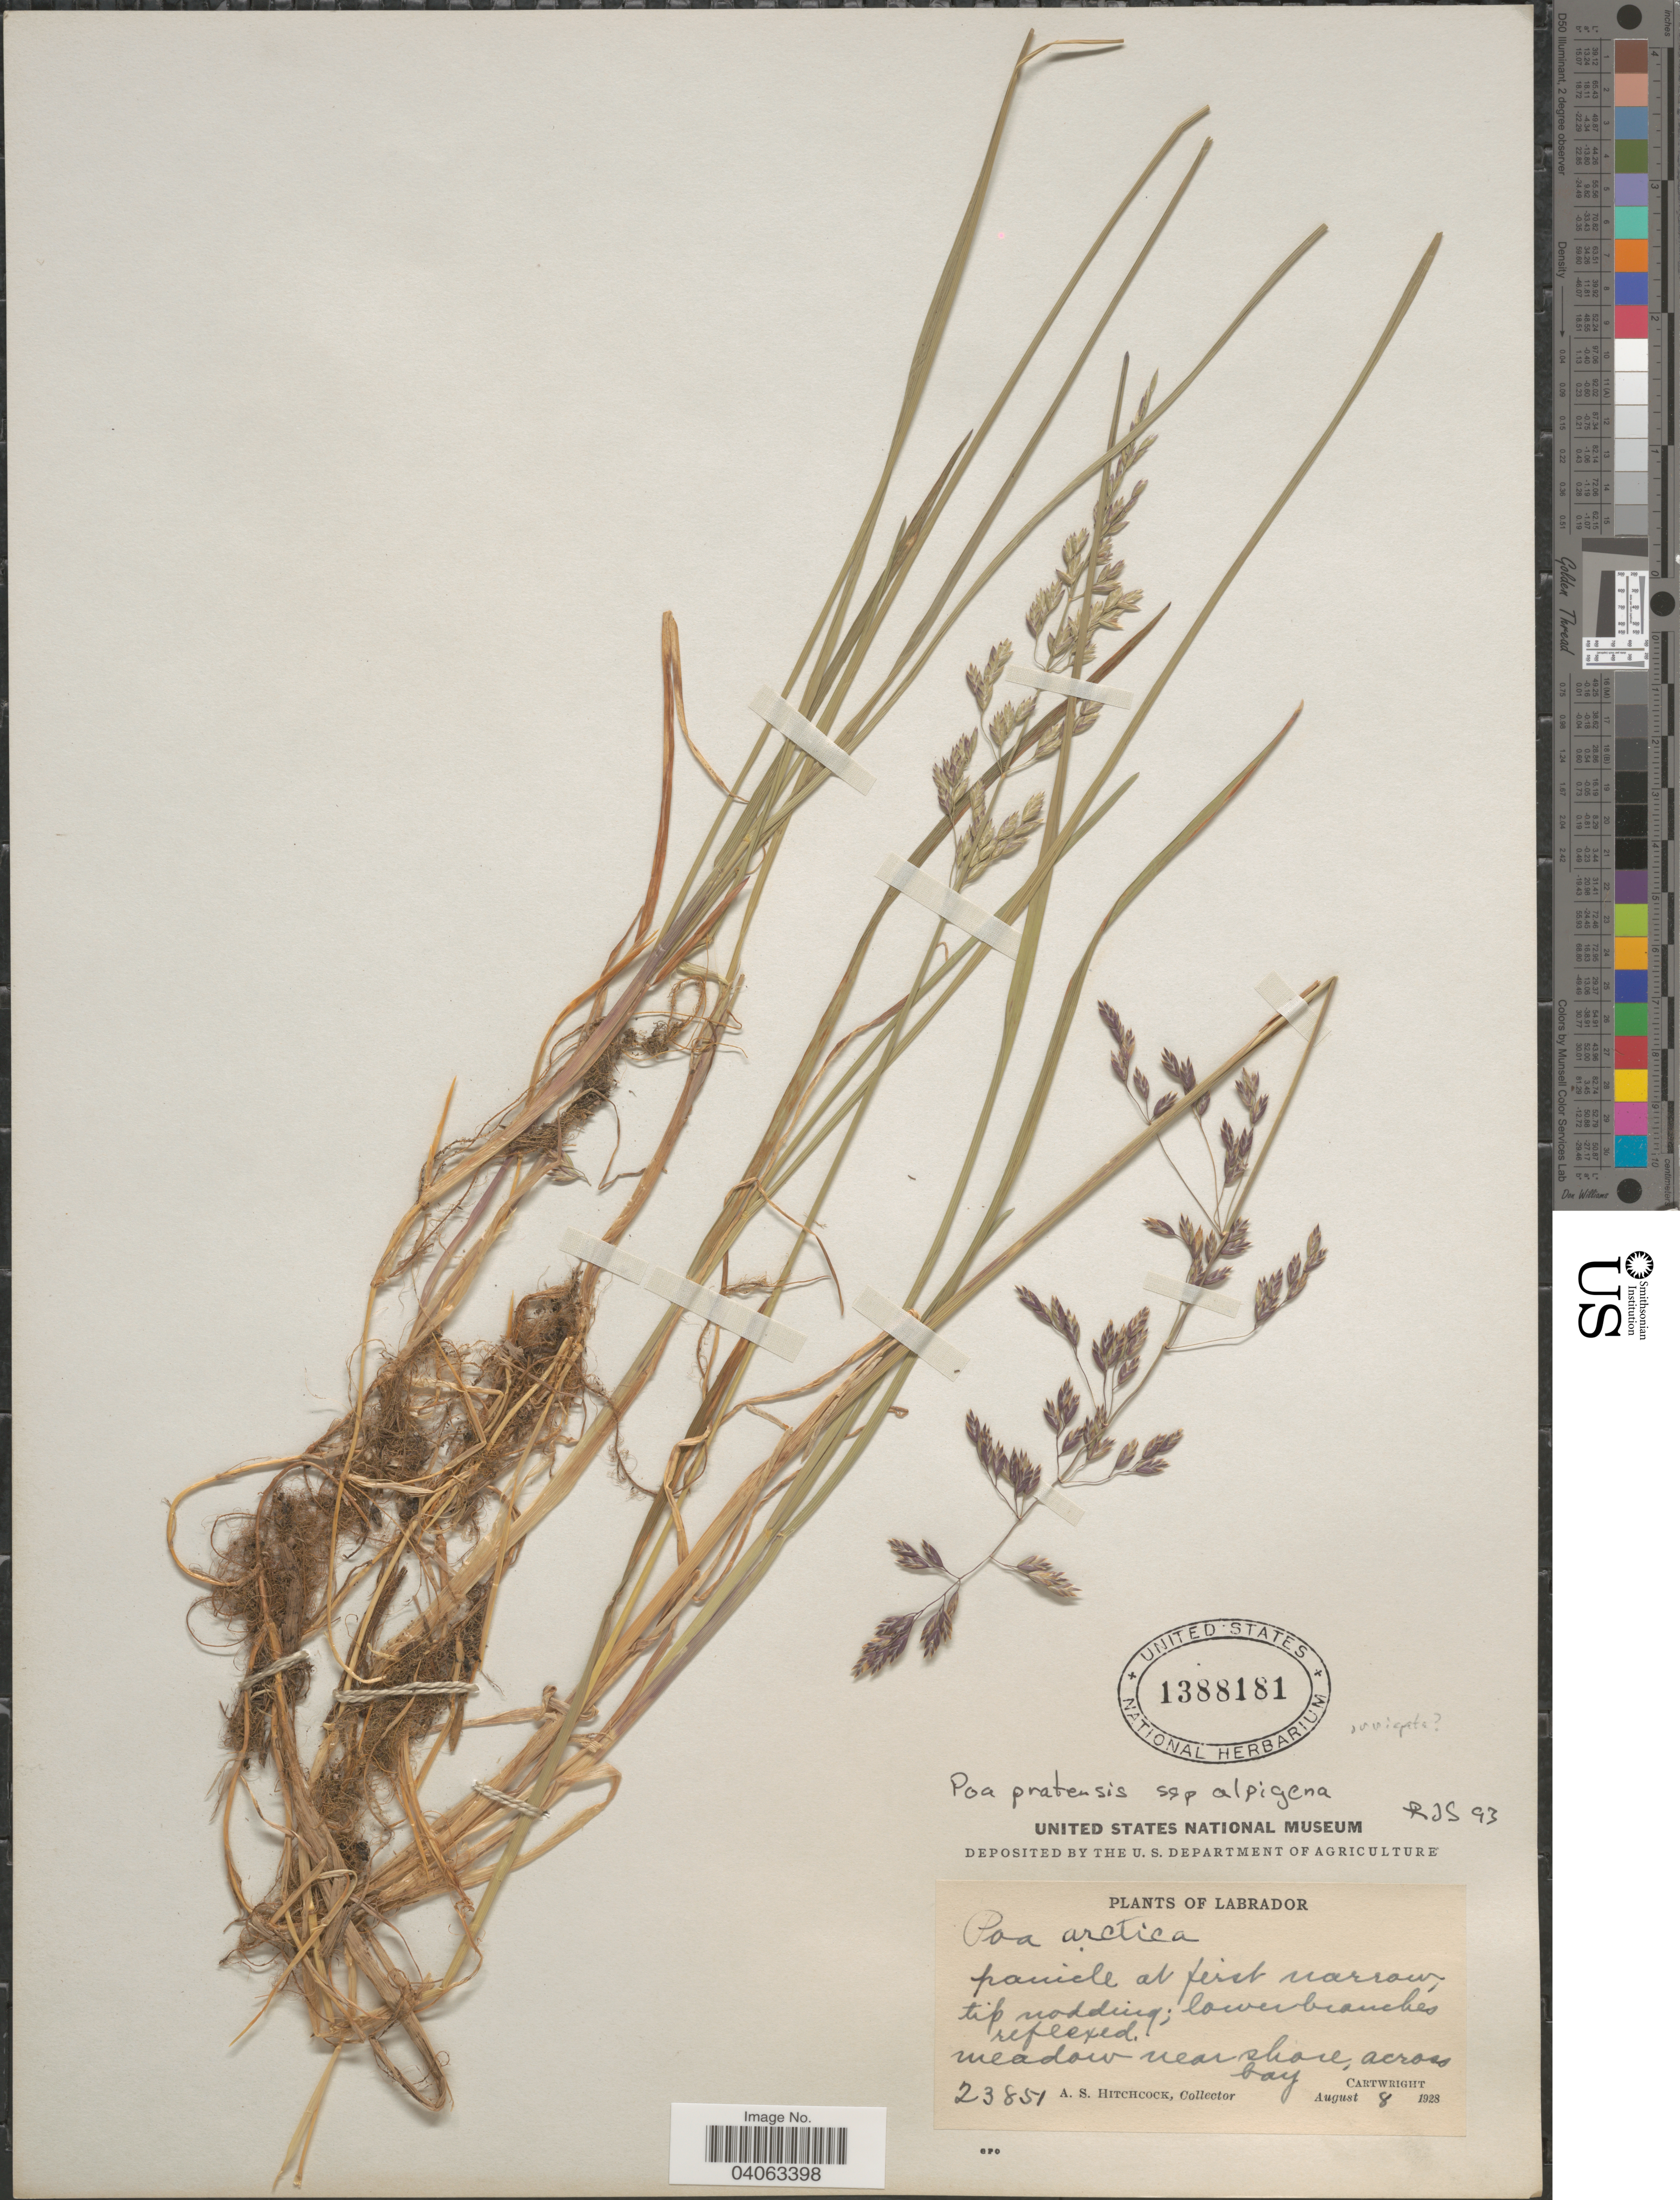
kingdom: Plantae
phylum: Tracheophyta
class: Liliopsida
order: Poales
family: Poaceae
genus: Poa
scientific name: Poa pratensis subsp. alpigena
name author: (Lindm.) Hiitonen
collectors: A. S. Hitchcock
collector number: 23851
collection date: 1928-08-08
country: Canada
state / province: Newfoundland and Labrador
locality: Labrador. Meadow near shore, across bay. Cartwright.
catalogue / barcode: US 1388181